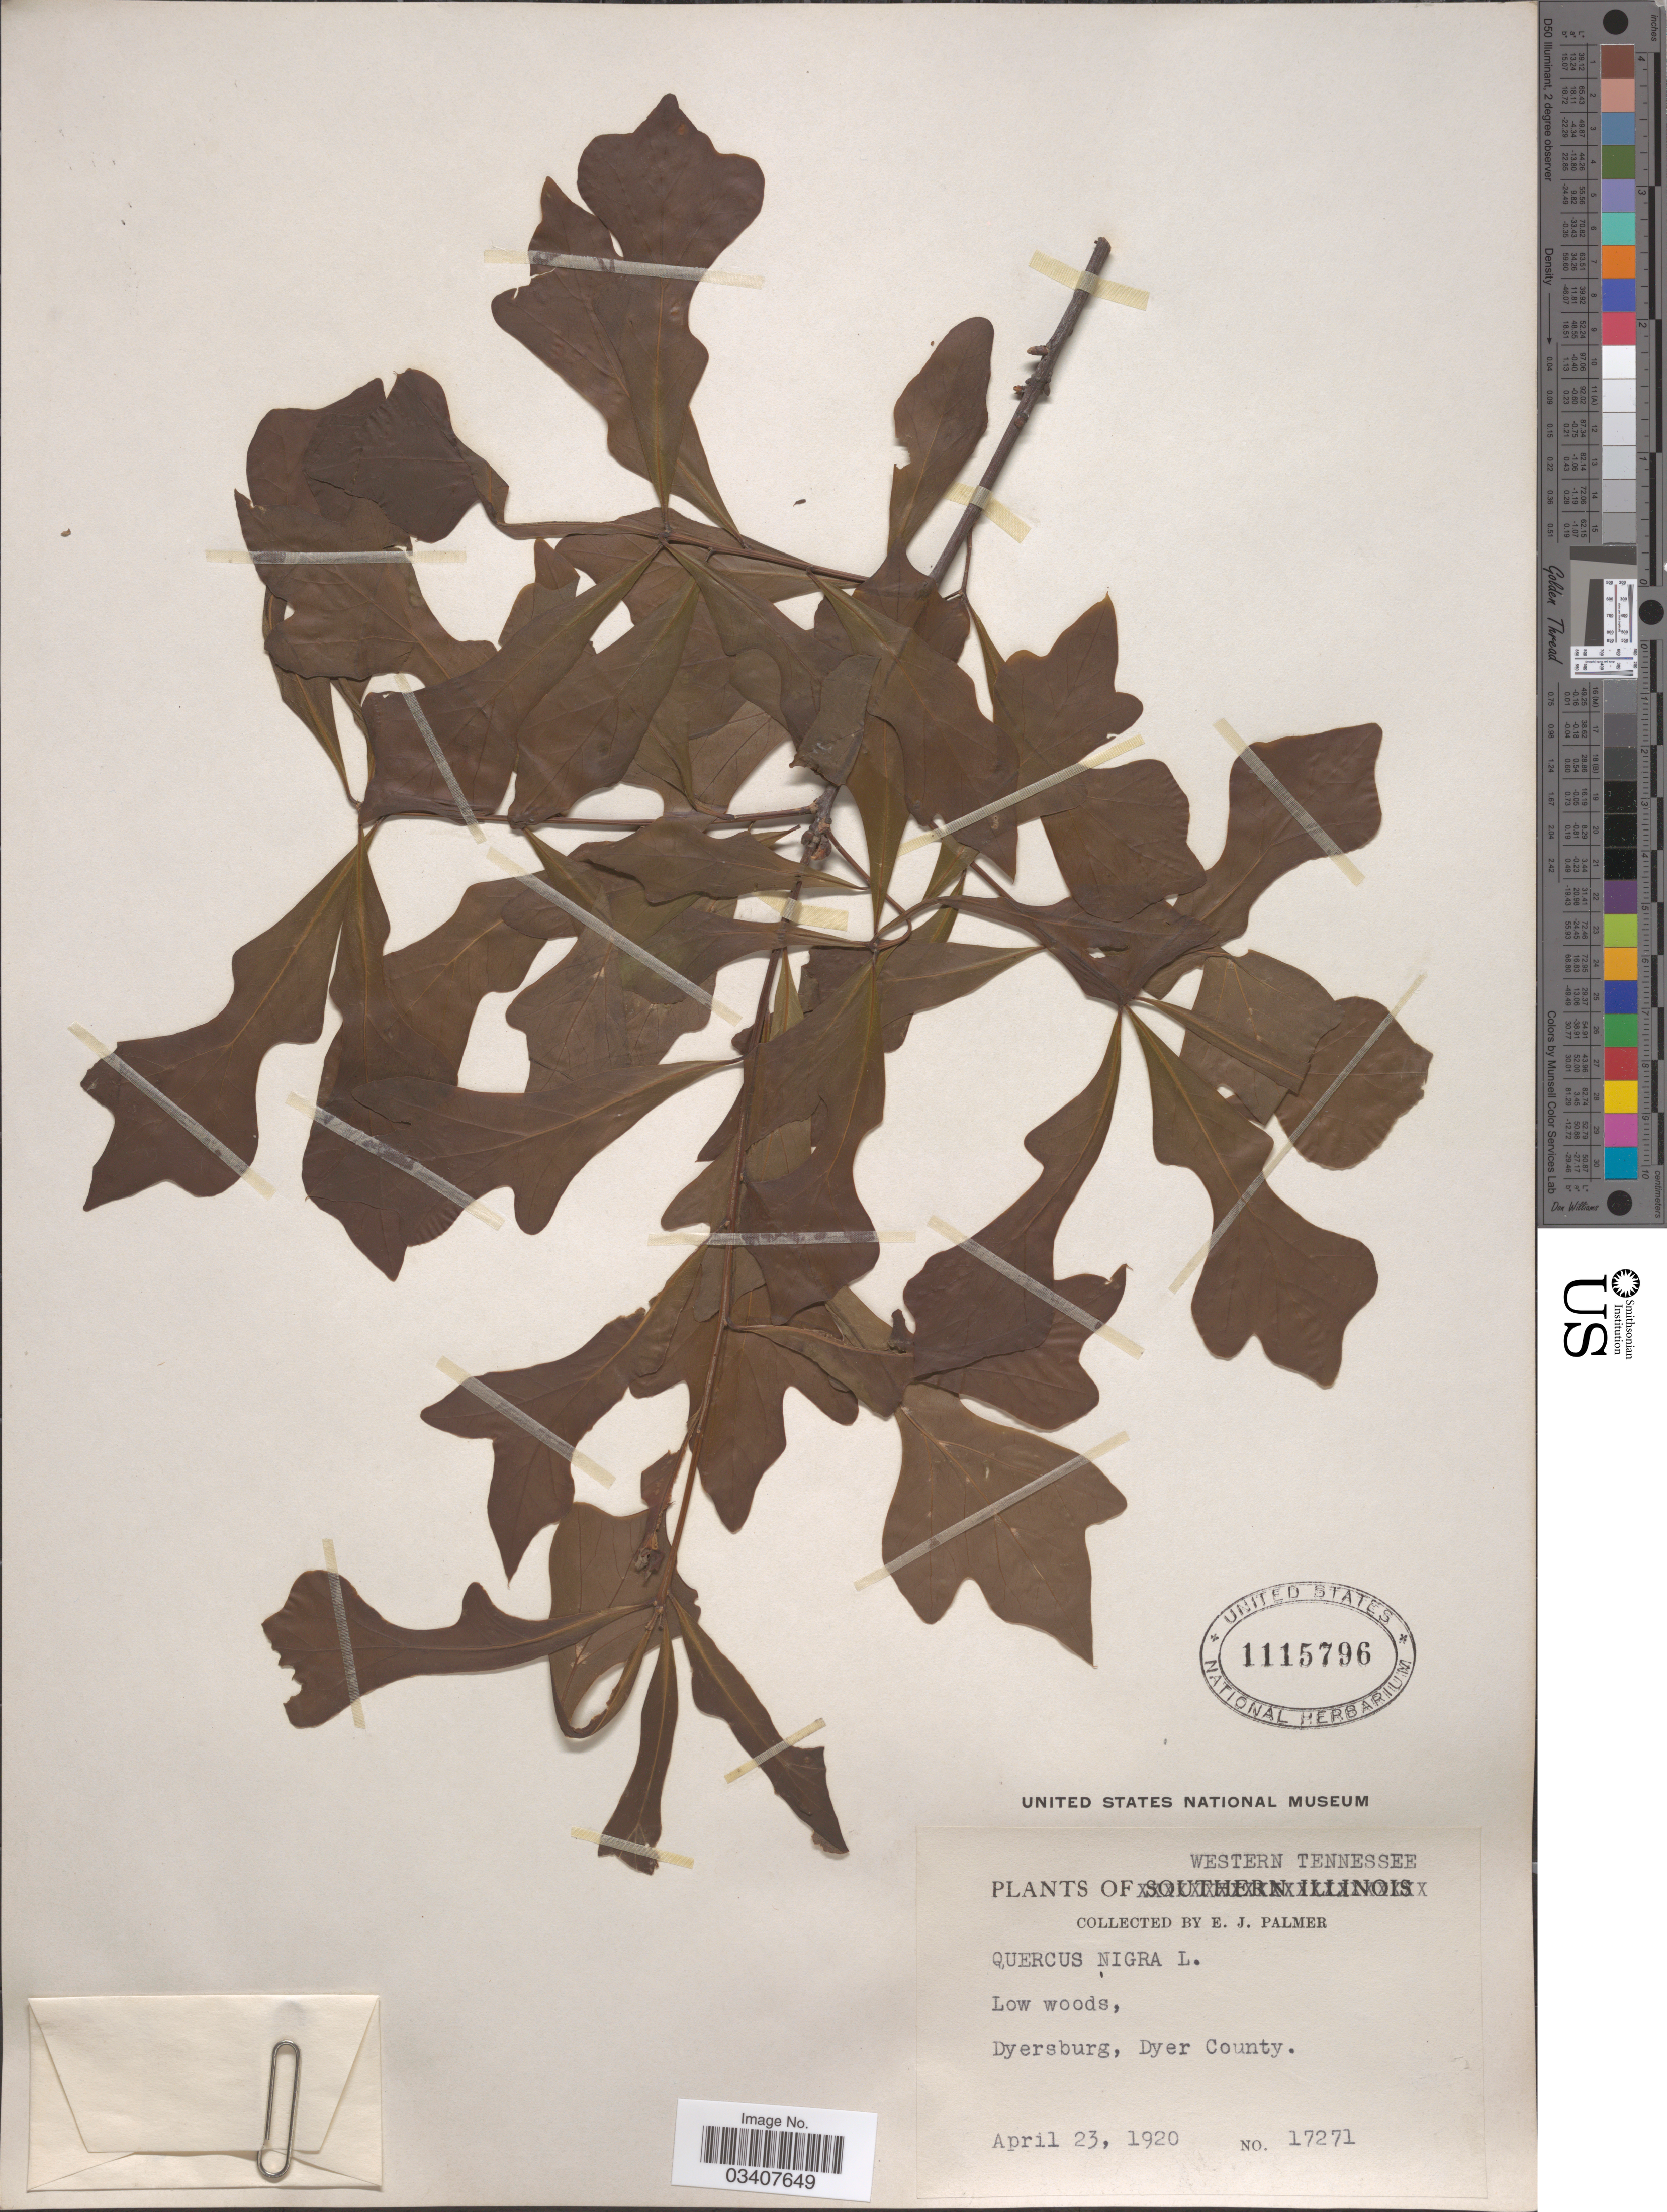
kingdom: Plantae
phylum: Tracheophyta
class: Magnoliopsida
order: Fagales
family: Fagaceae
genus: Quercus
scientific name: Quercus nigra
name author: L.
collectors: E. J. Palmer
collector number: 17271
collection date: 1920-04-23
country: United States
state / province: Tennessee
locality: Western Tennessee. Low woods, Dyersburg, Dyer County.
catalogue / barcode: US 115796